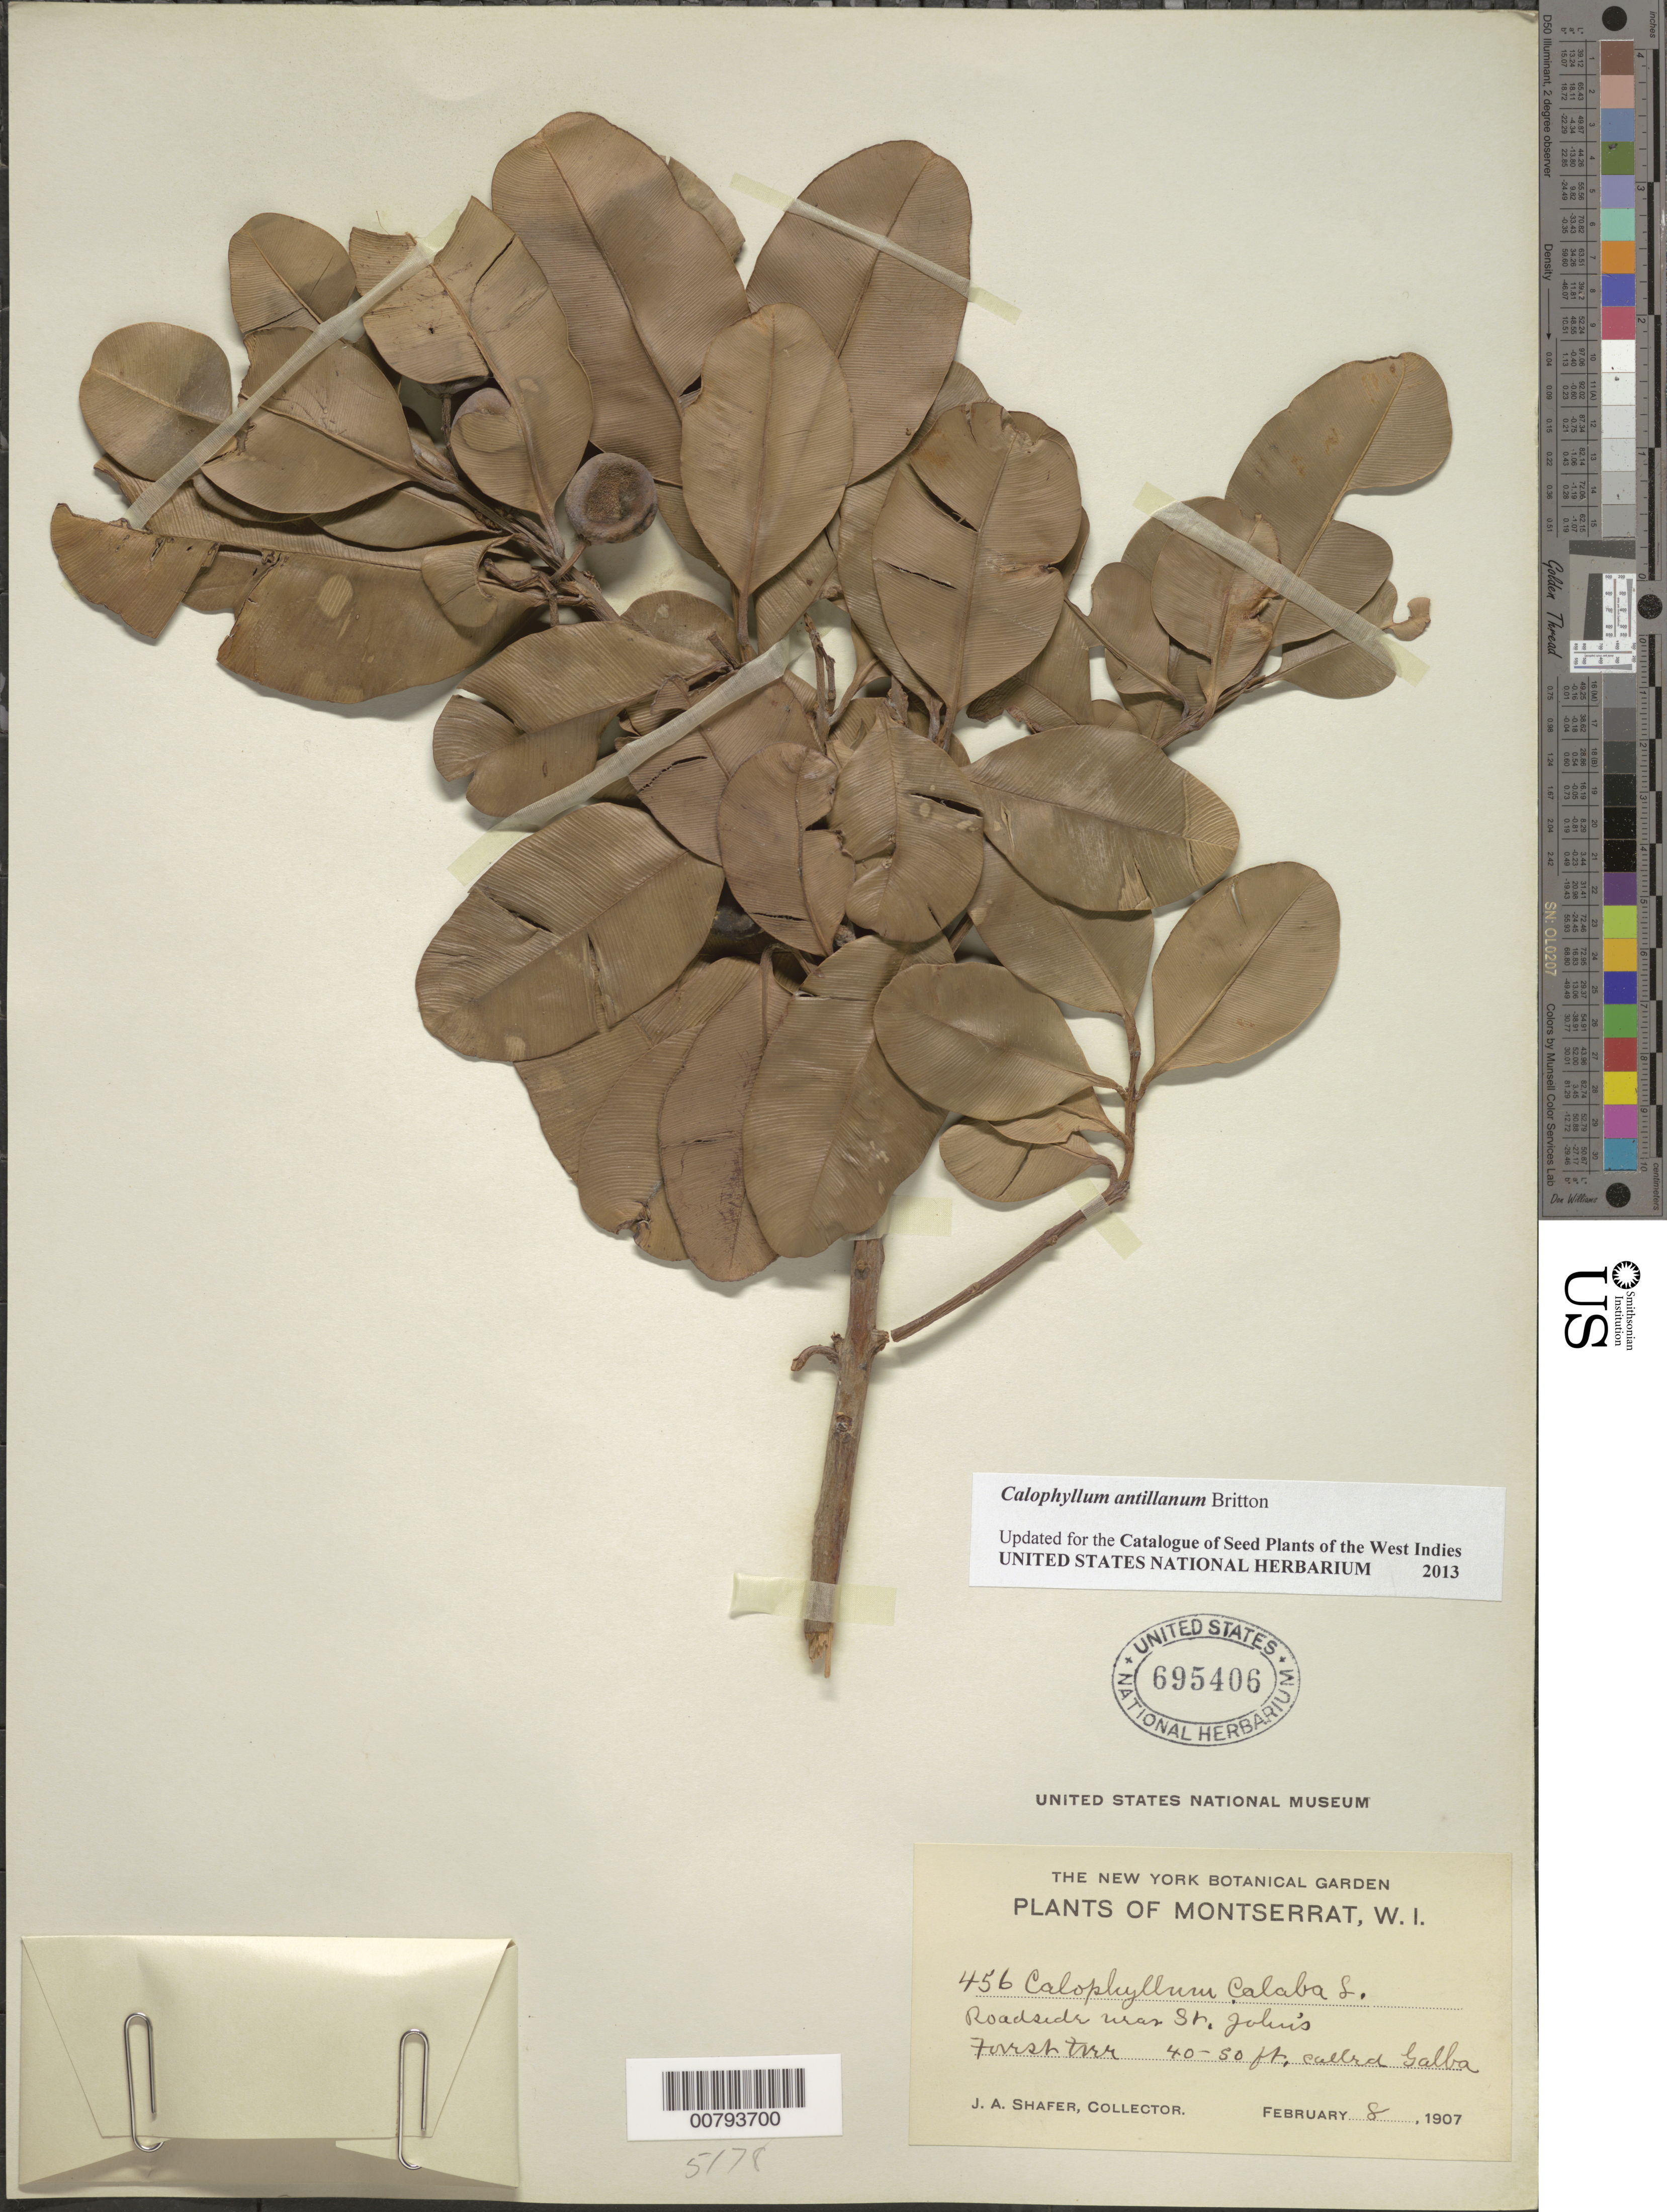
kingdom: Plantae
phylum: Tracheophyta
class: Magnoliopsida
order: Malpighiales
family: Calophyllaceae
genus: Calophyllum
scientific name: Calophyllum antillanum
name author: Britton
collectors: J. A. Shafer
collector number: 456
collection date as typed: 08 Feb 1907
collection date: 1907-02-08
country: Montserrat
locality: Near St. Johns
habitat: Roadside forest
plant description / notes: Common name: Galba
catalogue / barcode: US 695406